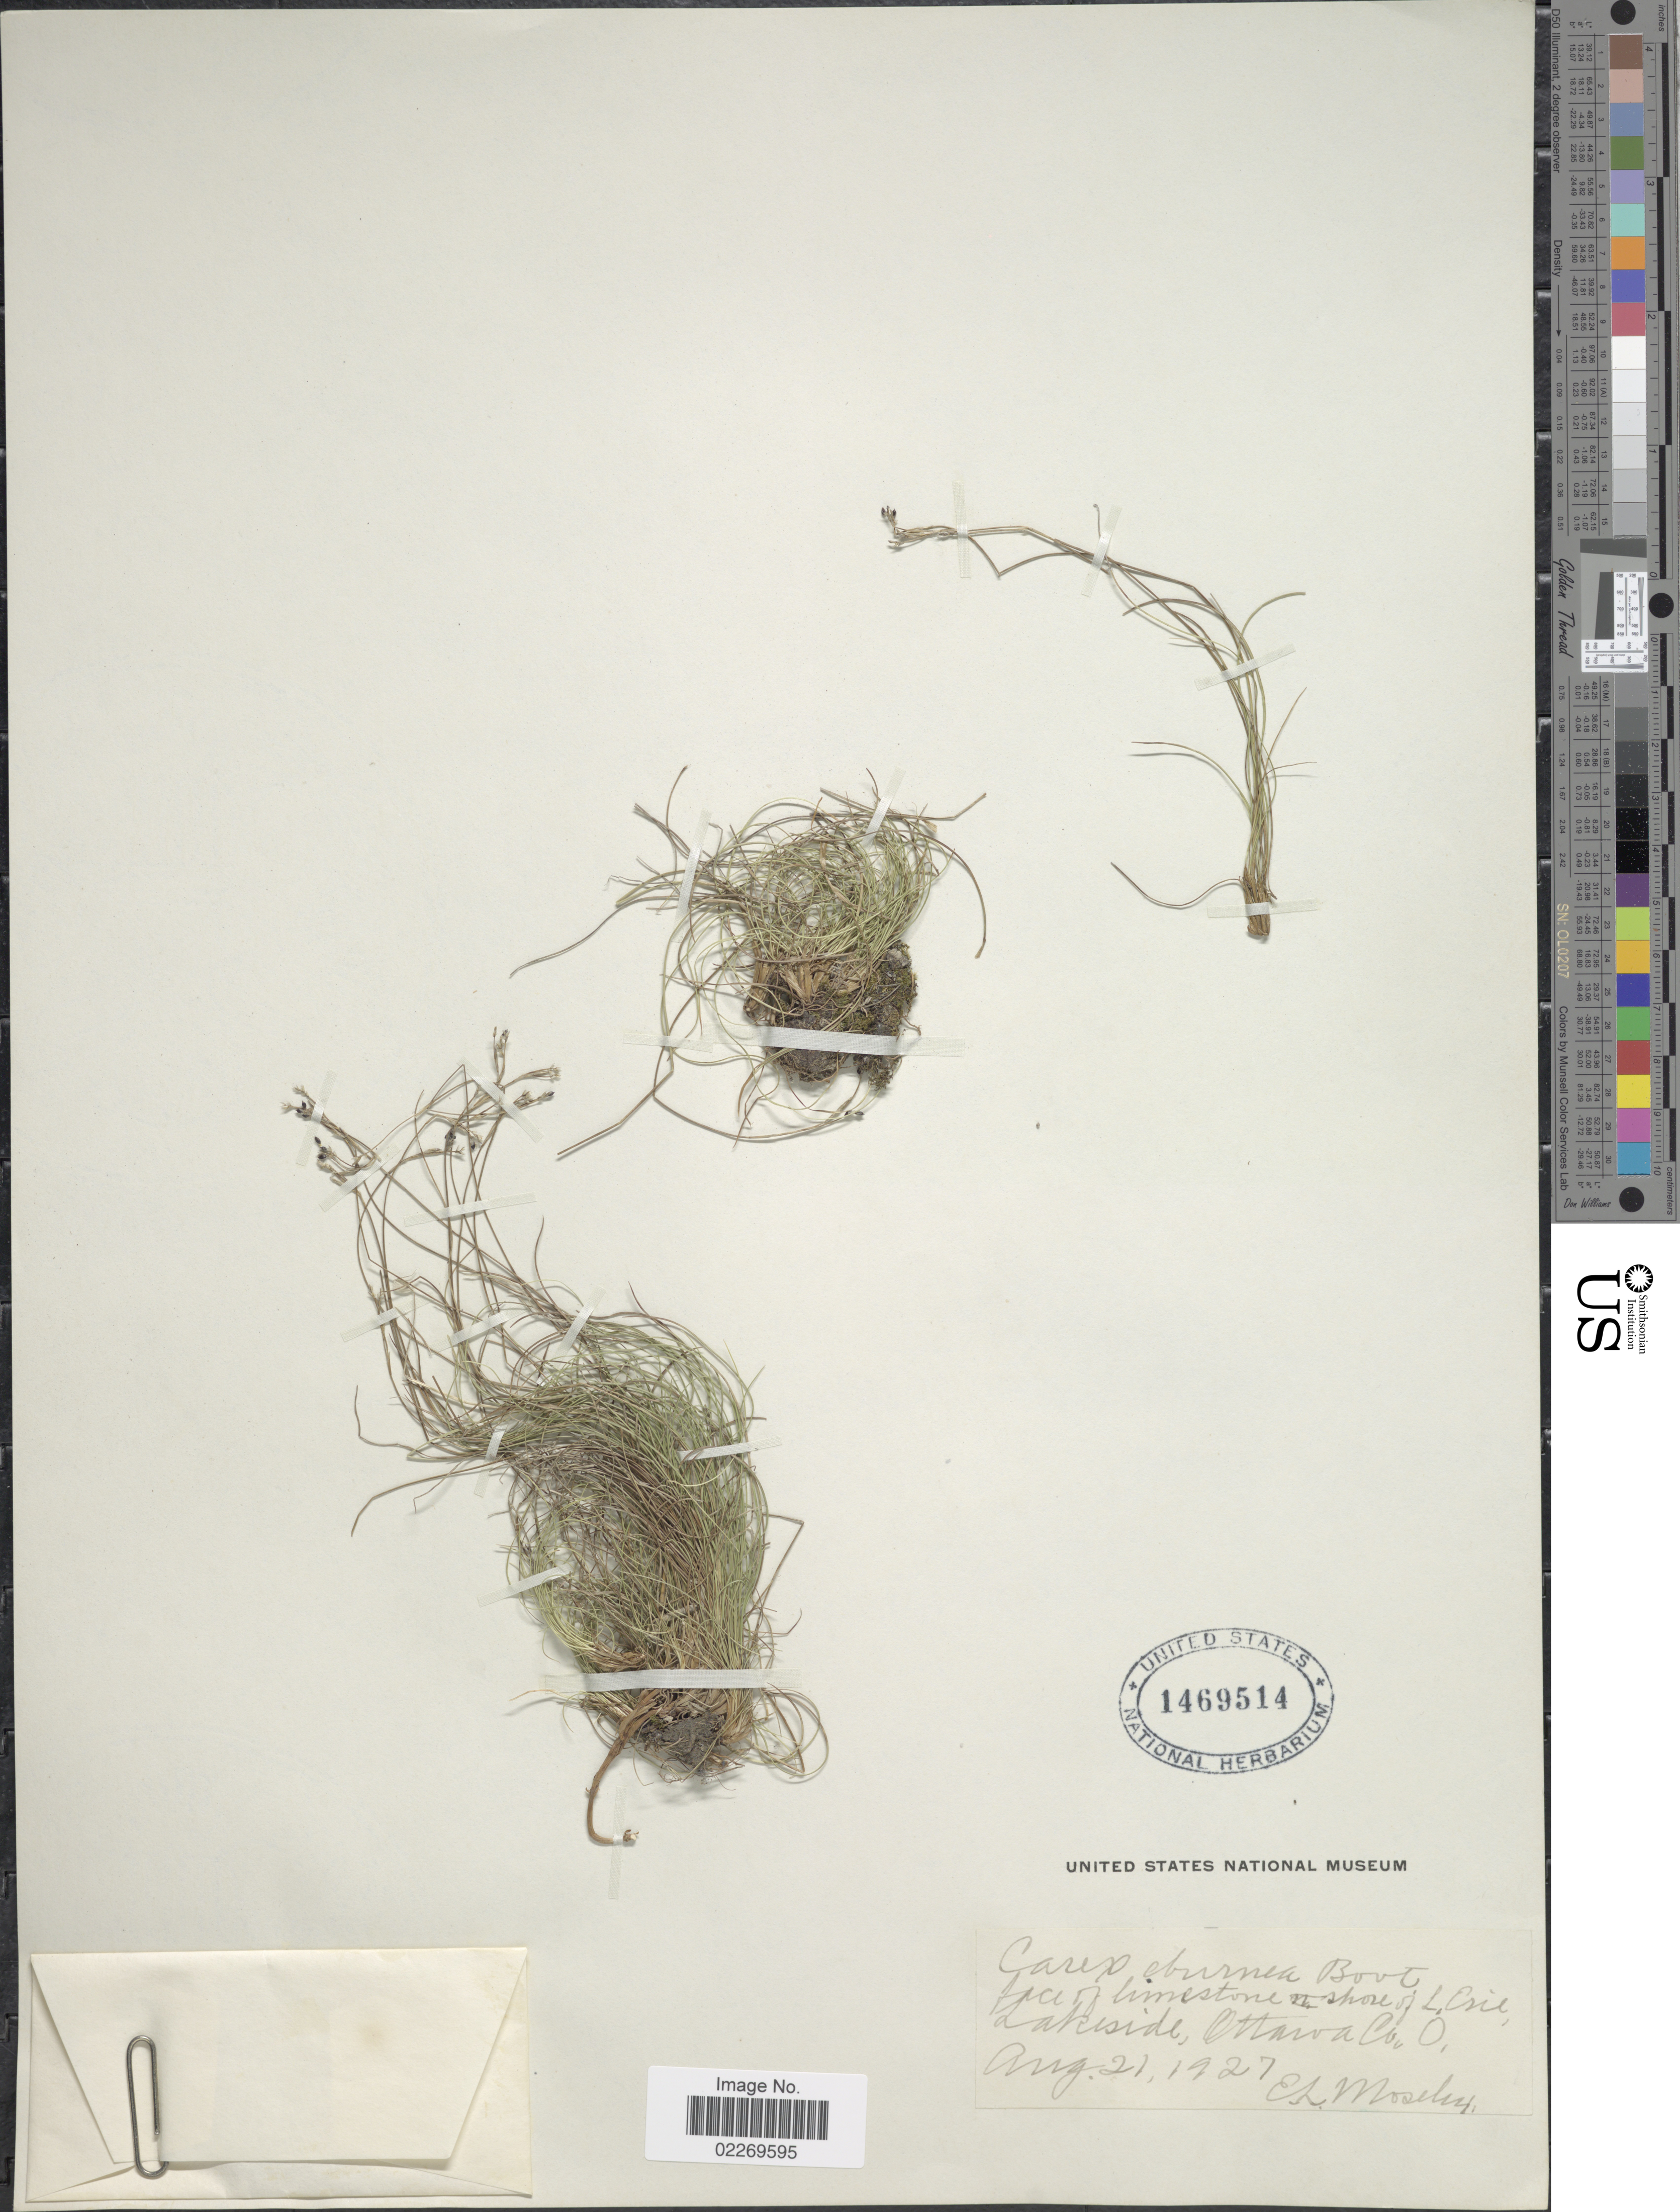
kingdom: Plantae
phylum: Tracheophyta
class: Liliopsida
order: Poales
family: Cyperaceae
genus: Carex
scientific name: Carex eburnea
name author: Boott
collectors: E. Moseley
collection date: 1927-08-21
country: United States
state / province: Ohio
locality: Shore of Erie Lakeside, Otaawa Co.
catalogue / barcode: US 1469514